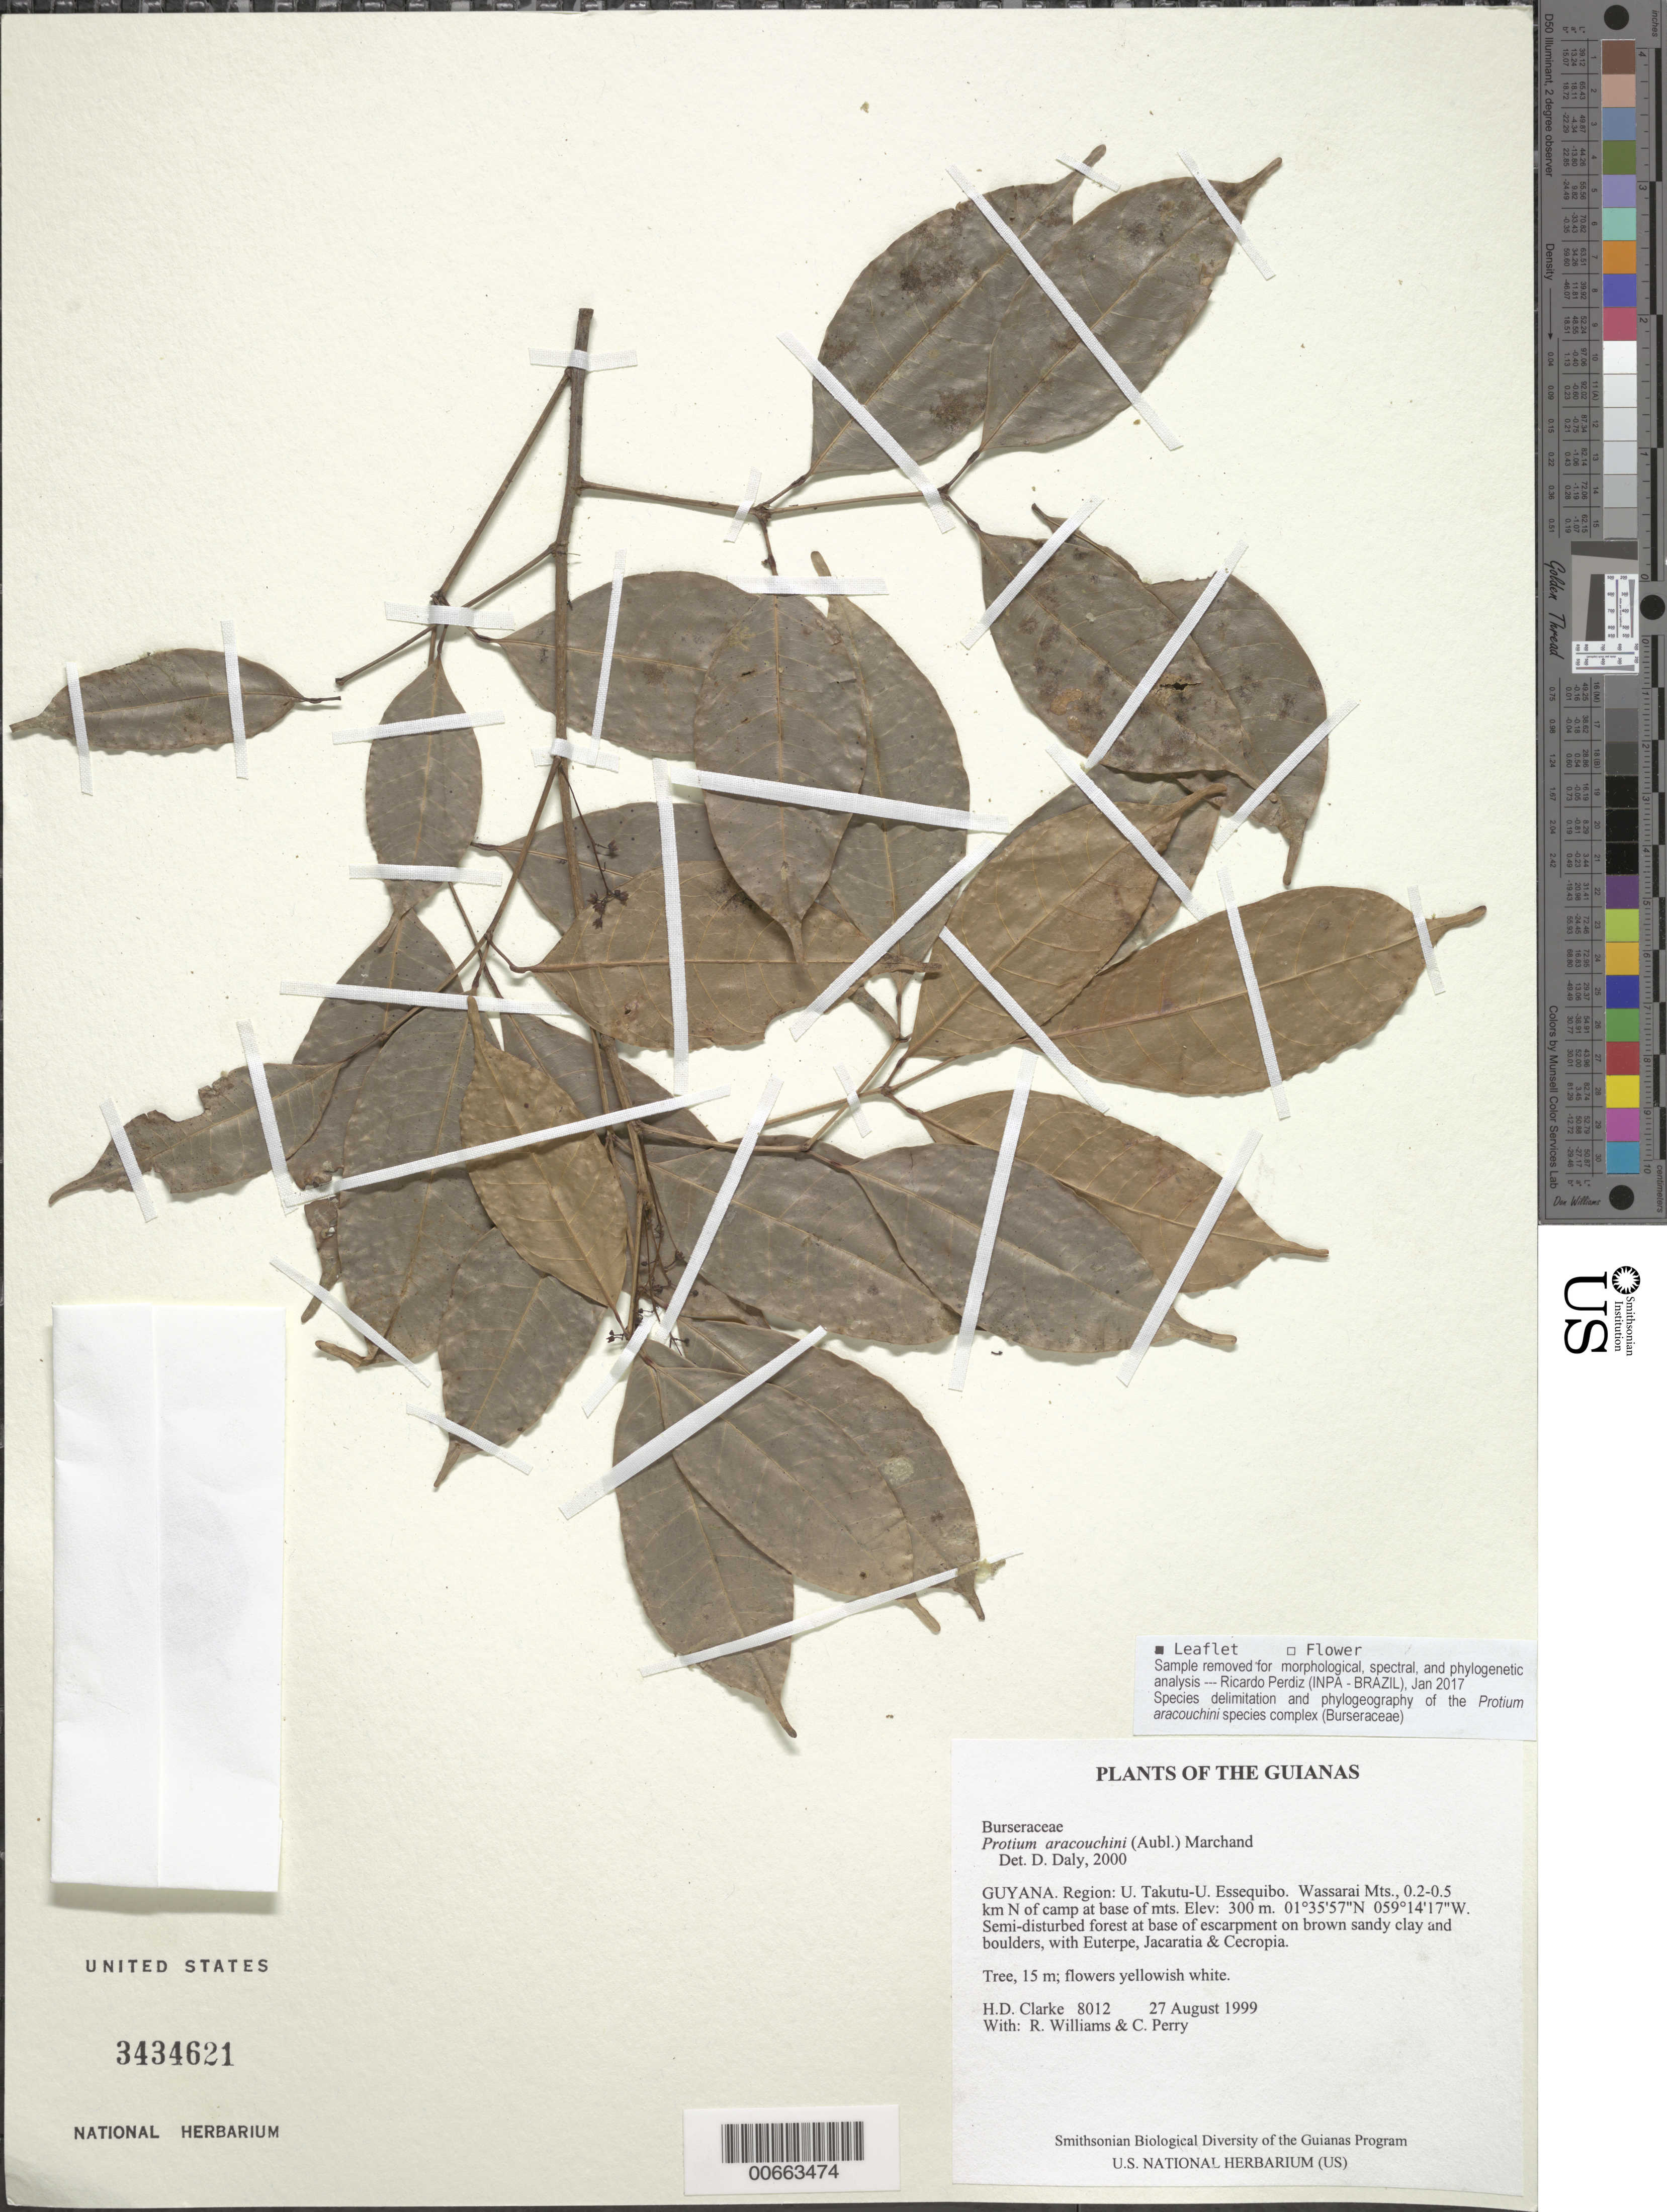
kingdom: Plantae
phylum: Tracheophyta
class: Magnoliopsida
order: Sapindales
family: Burseraceae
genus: Protium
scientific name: Protium aracouchini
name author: (Aubl.) Marchand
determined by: Daly, D. C.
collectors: H. D. Clarke, R. Williams & C. Perry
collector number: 8012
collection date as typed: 27 August 1999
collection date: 1999-08-27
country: Guyana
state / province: U. Takutu-U. Essequibo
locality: Wassarai Mts., 0.2-0.5 km N of camp at base of mts.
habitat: Semi-disturbed forest at base of escarpment on brown sandy clay and boulders, with Euterpe, Jacaratia & Cecropia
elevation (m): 300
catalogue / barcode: US 3434621